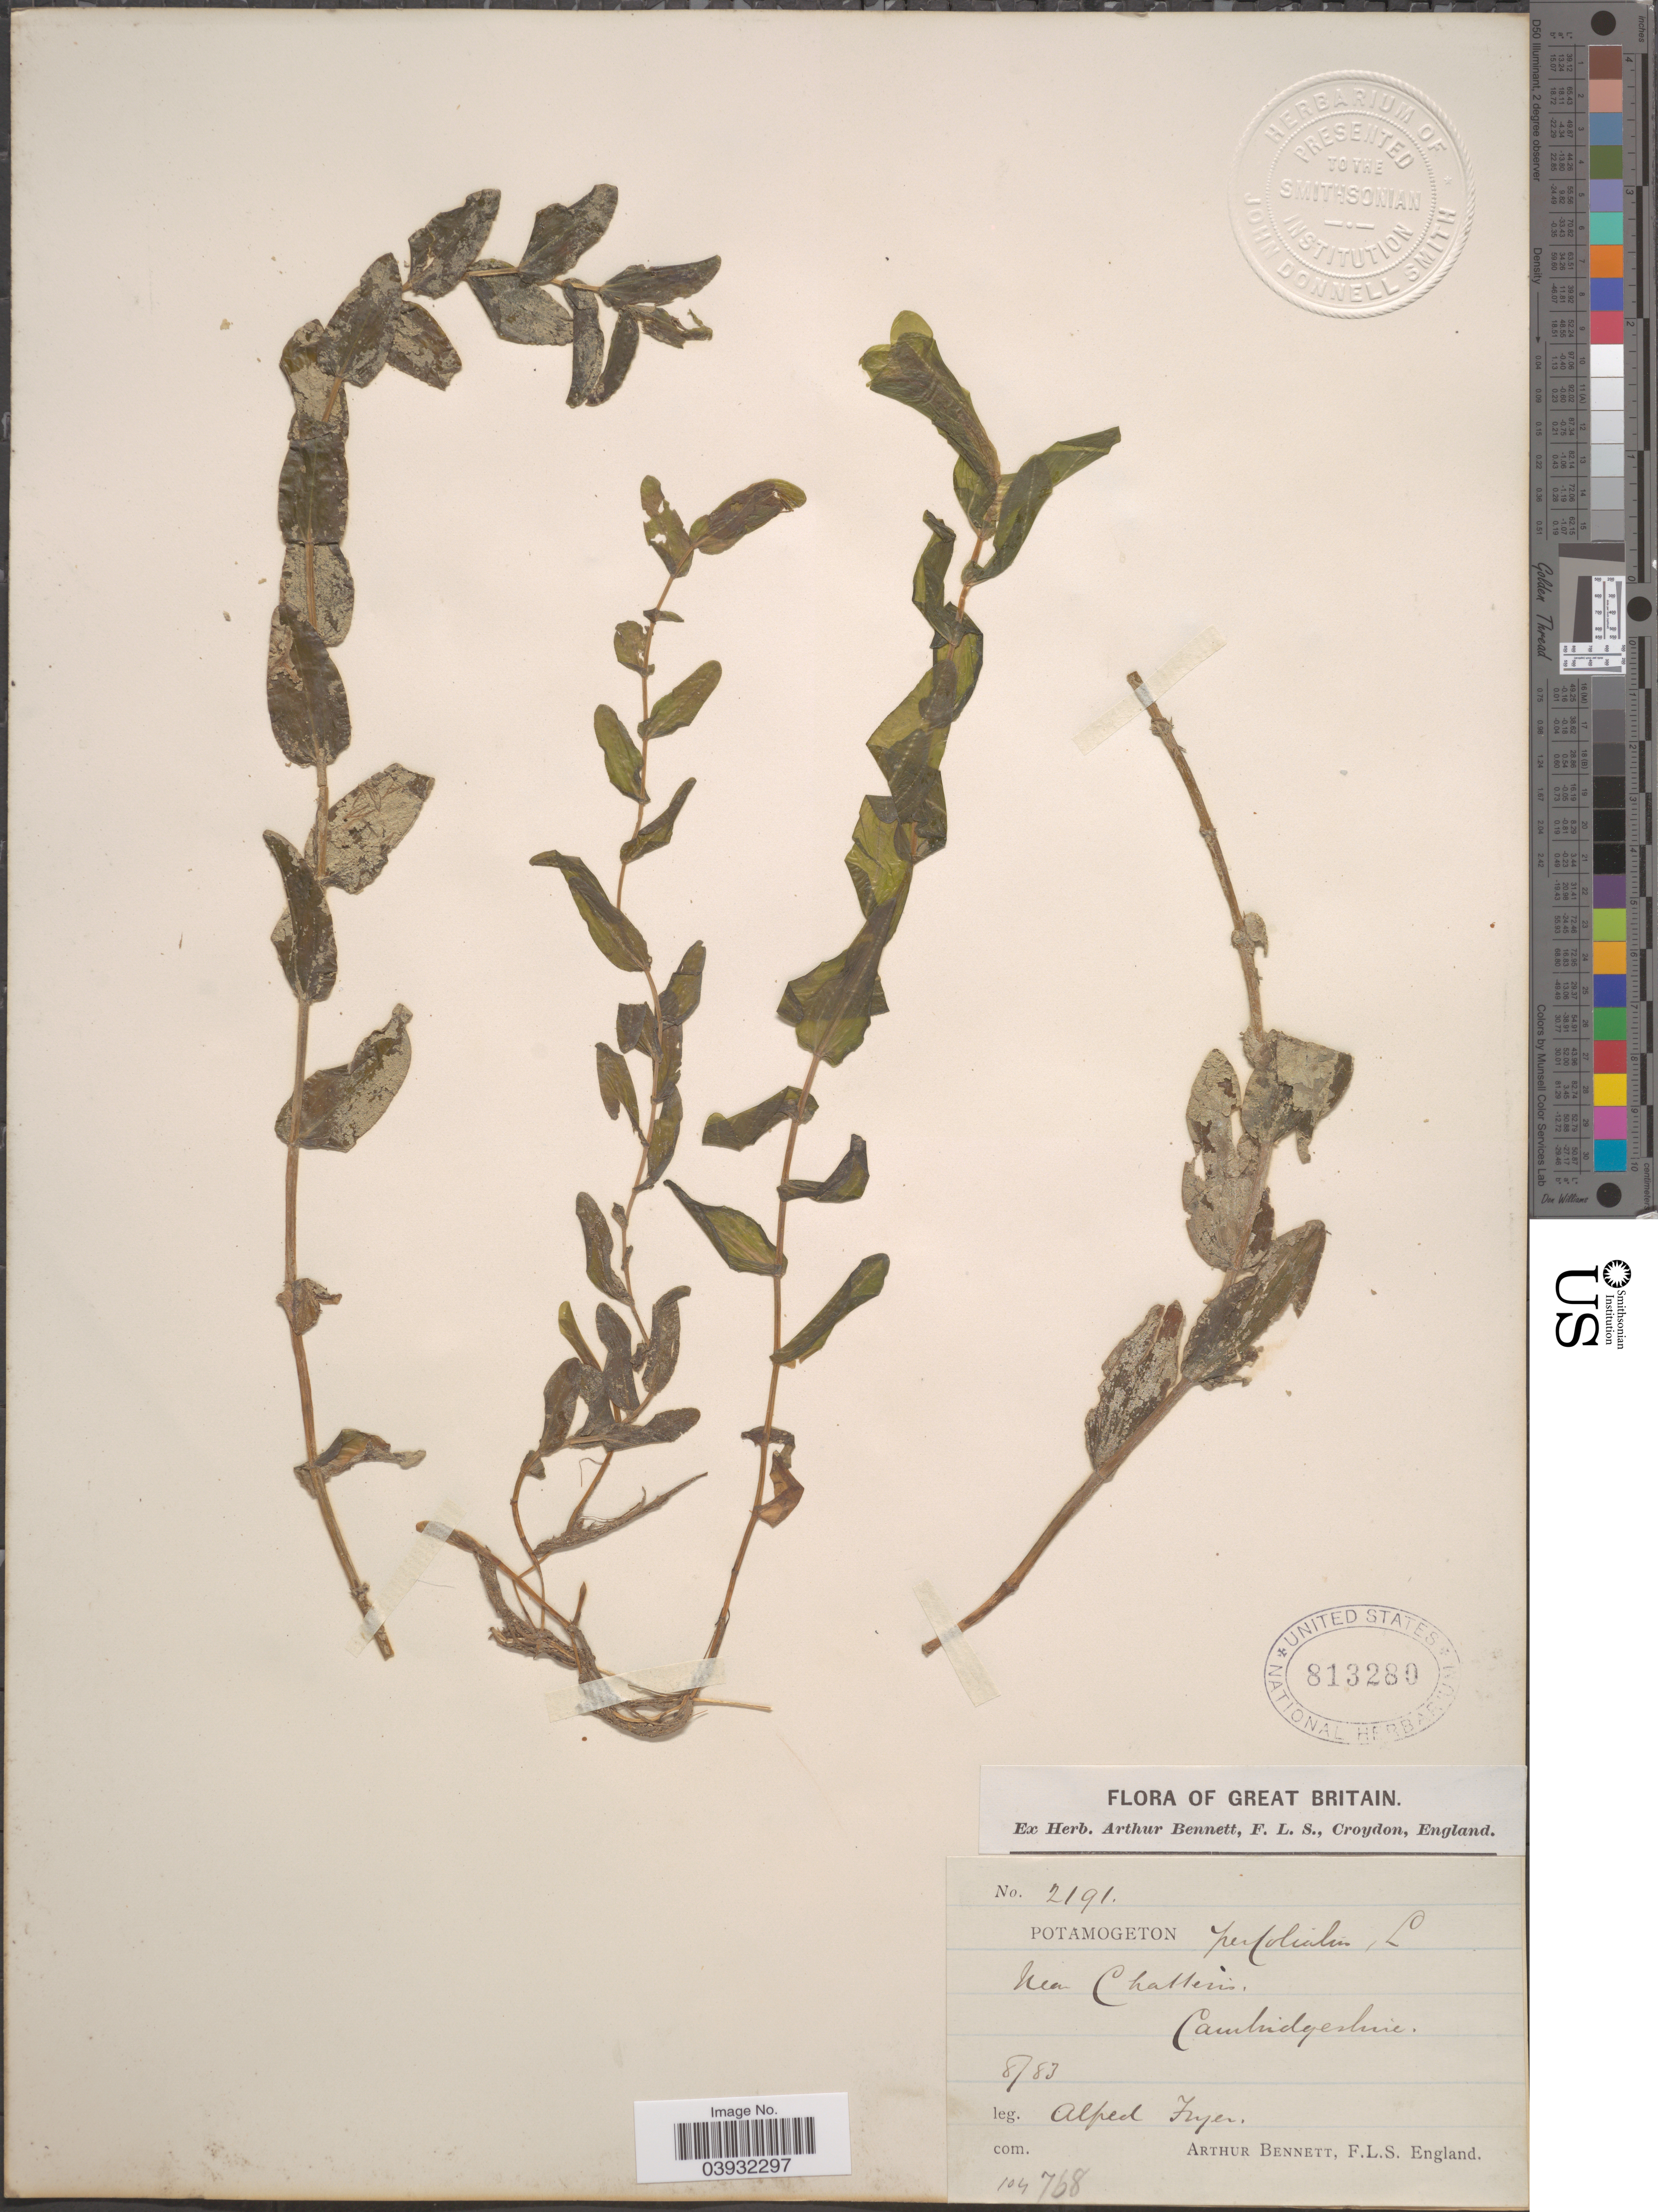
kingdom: Plantae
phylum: Tracheophyta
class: Liliopsida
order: Alismatales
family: Potamogetonaceae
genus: Potamogeton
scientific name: Potamogeton perfoliatus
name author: L.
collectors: A. Fryer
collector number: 2191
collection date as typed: Transcribed d/m/y: /8/83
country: United Kingdom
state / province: England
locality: Great Britain. Near Chatteris. Cambridgeshire.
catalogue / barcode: US 813280